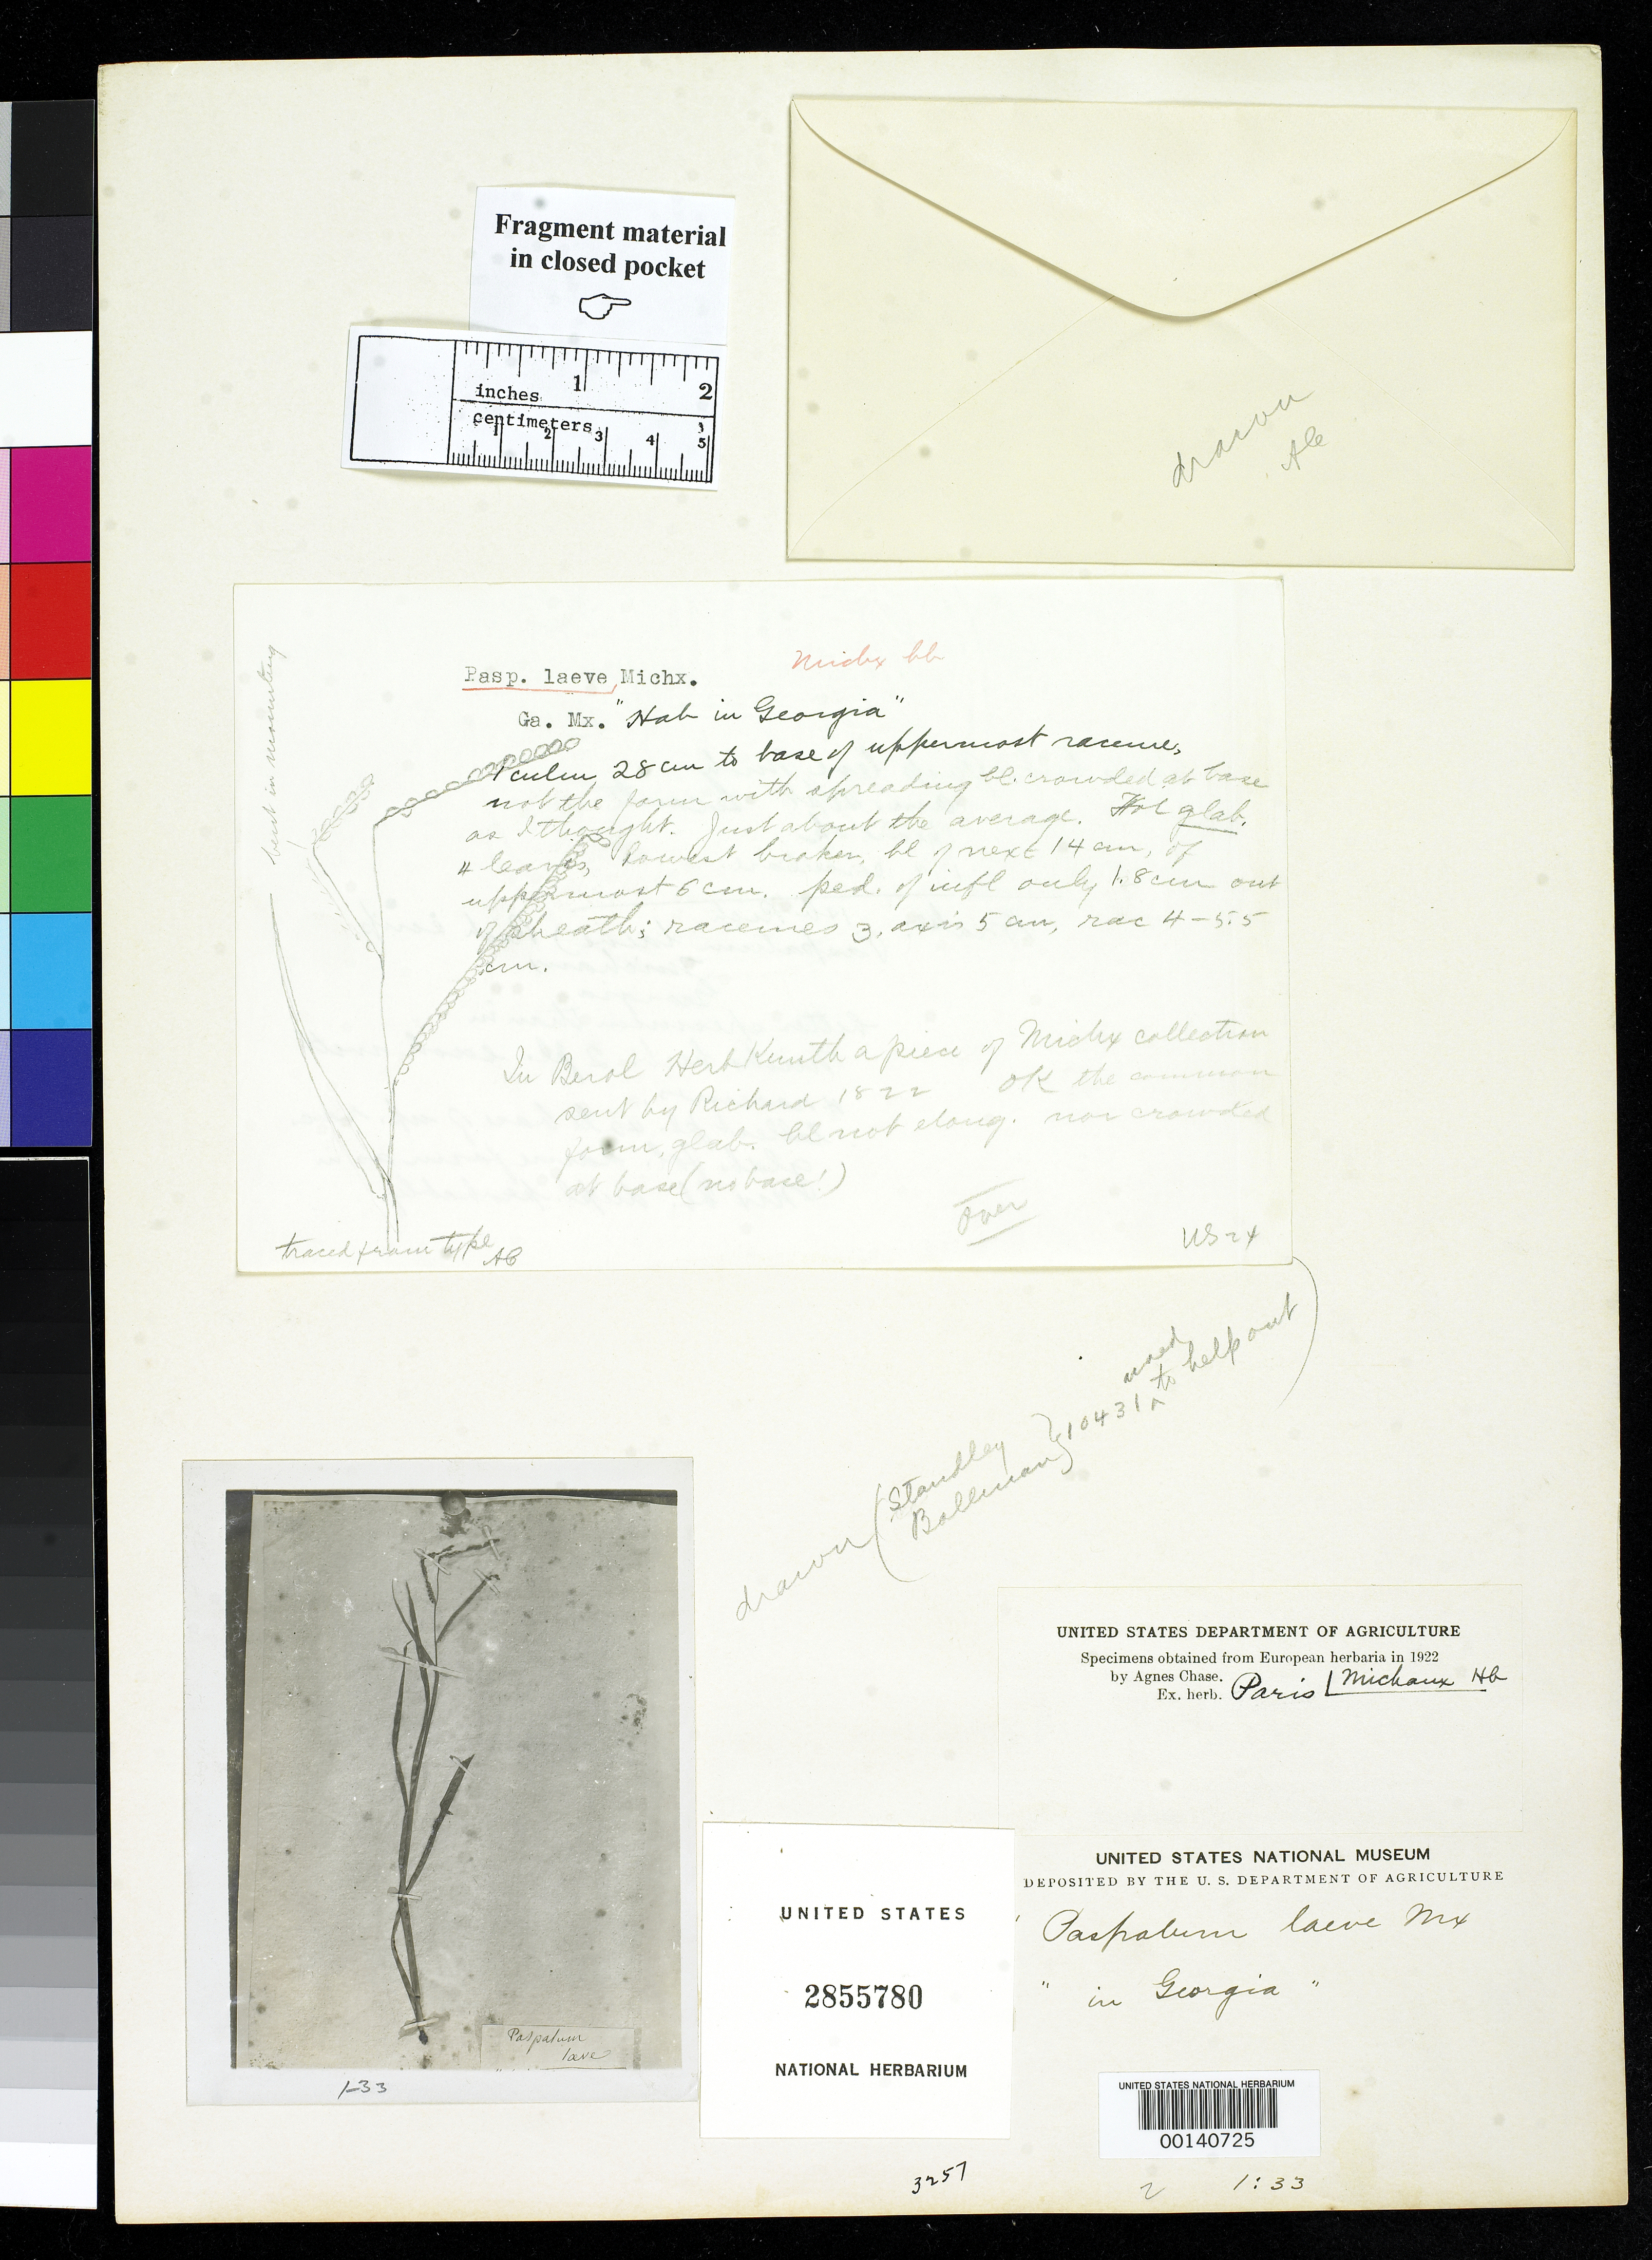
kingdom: Plantae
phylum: Tracheophyta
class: Liliopsida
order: Poales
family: Poaceae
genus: Paspalum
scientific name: Paspalum laeve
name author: Michx.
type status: Type Fragment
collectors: A. Michaux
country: United States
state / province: Florida / Georgia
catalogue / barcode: US 2855780